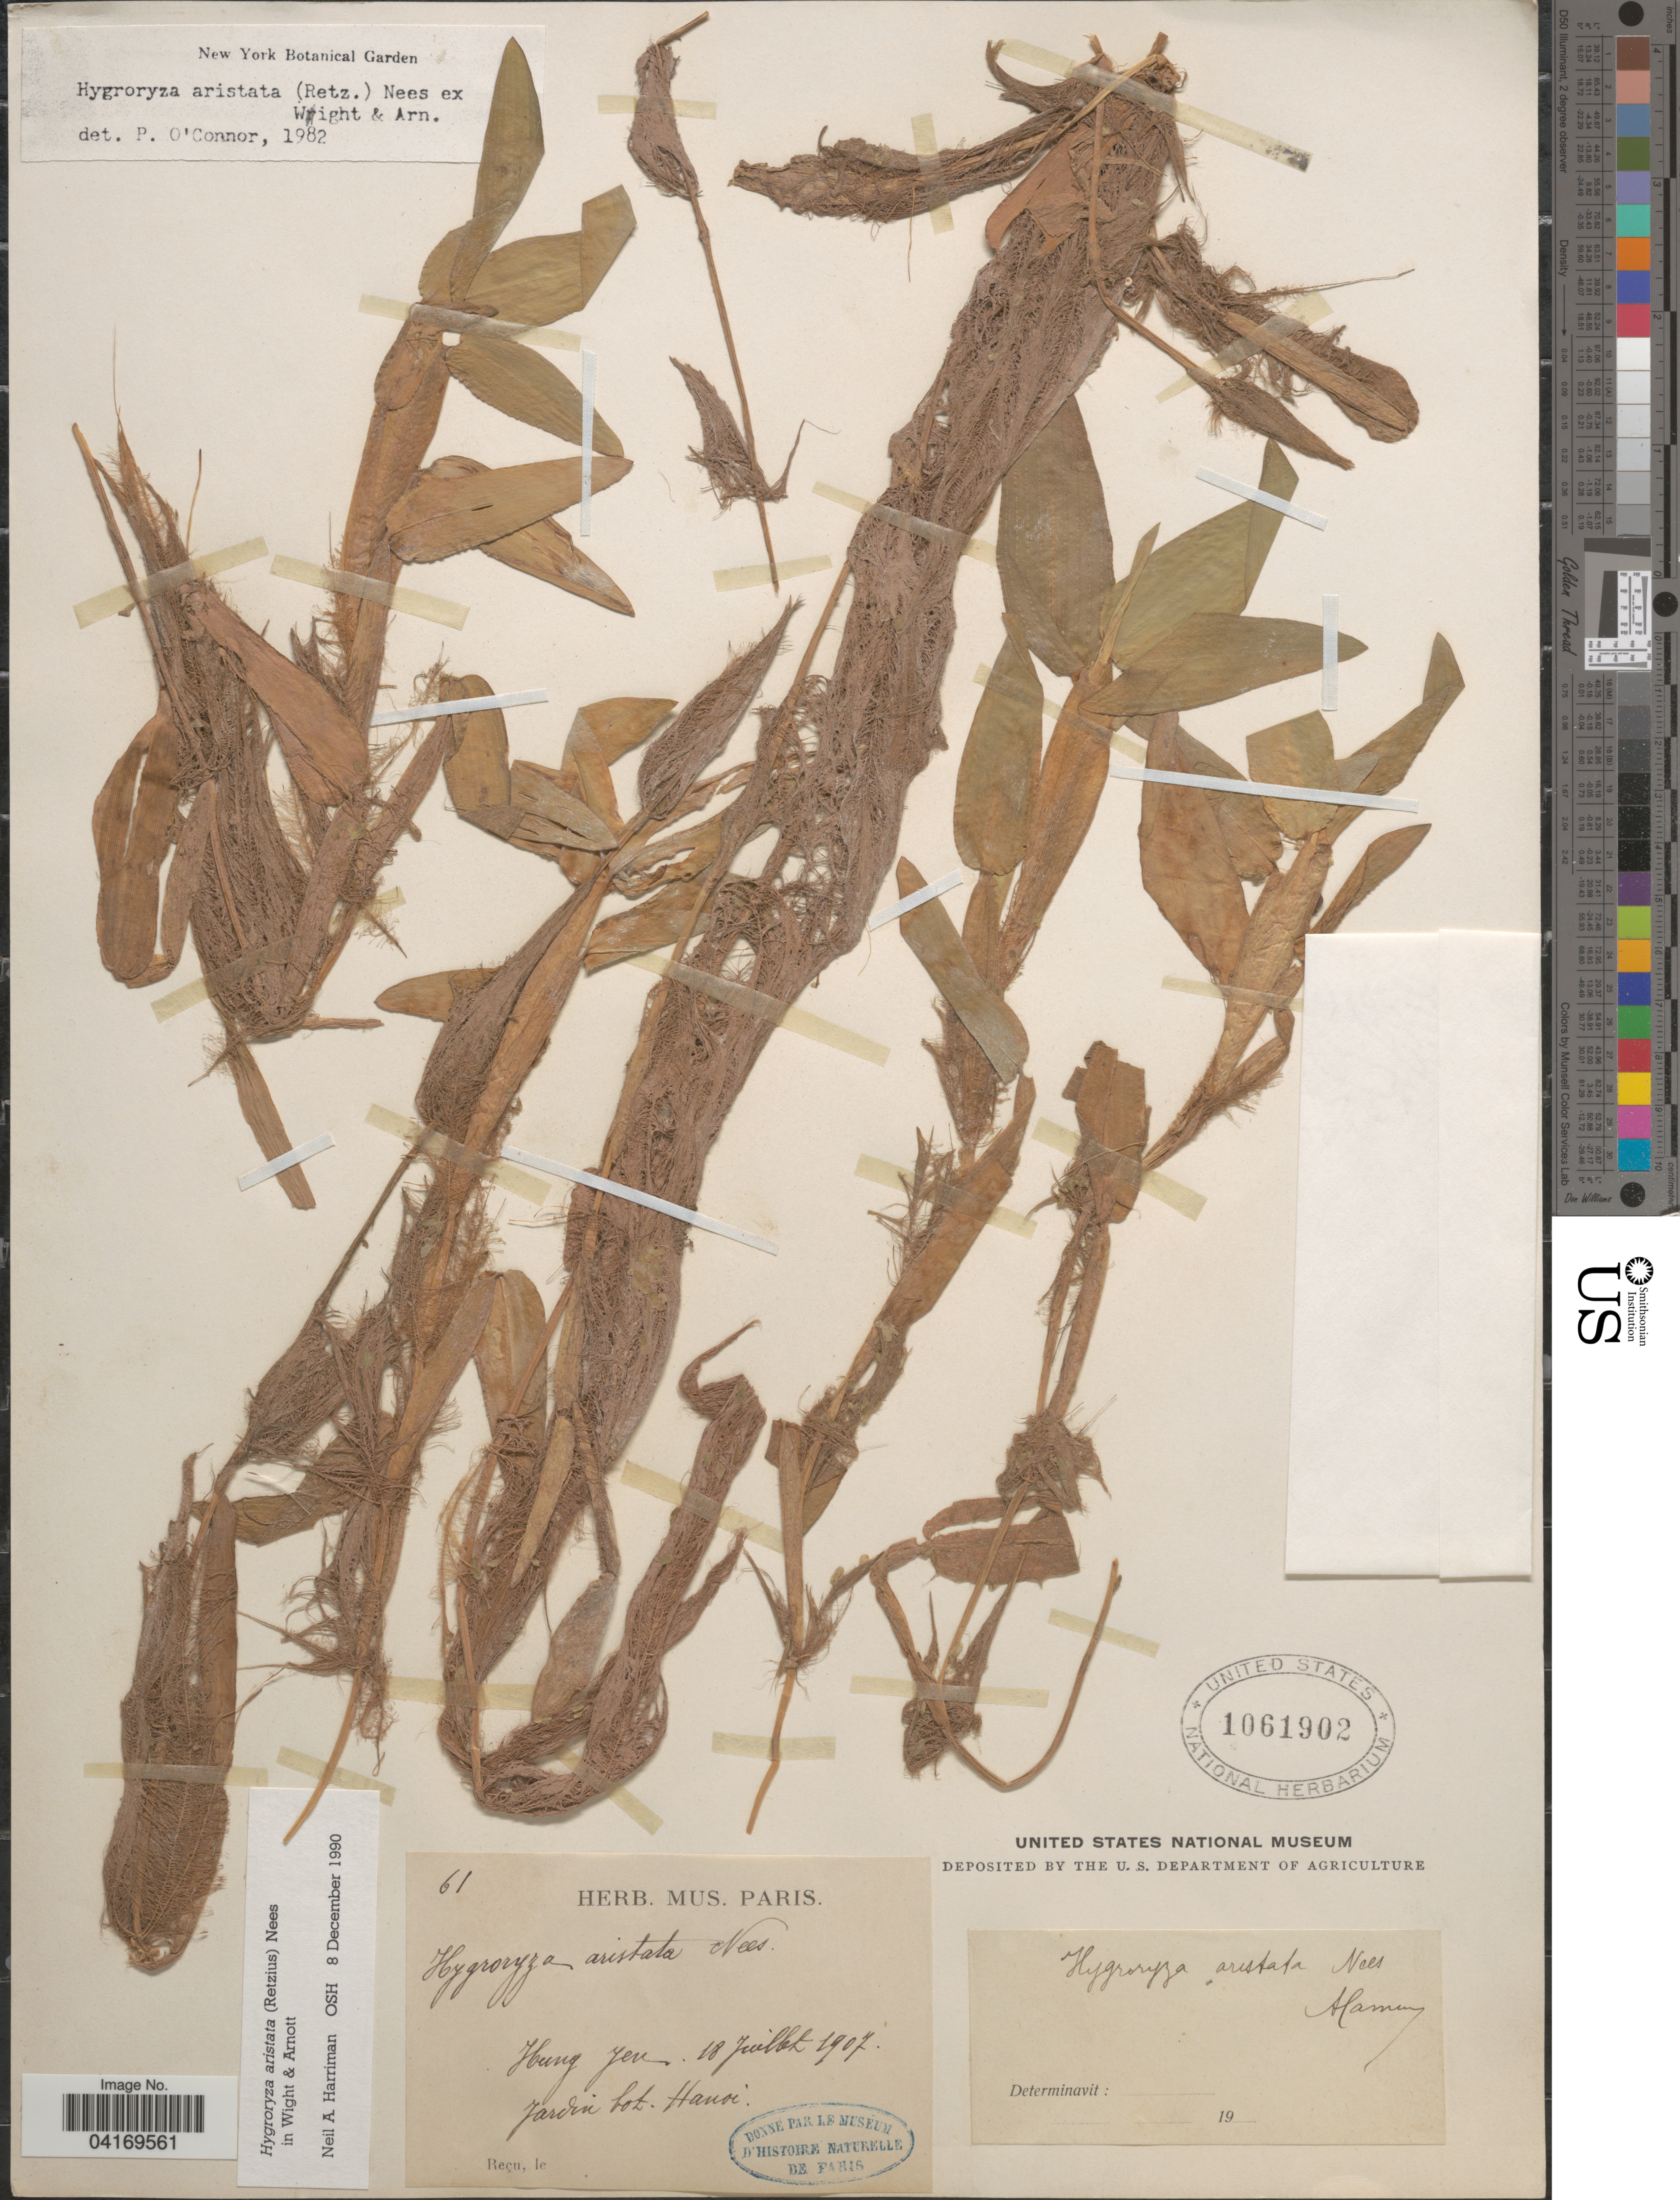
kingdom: Plantae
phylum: Tracheophyta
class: Liliopsida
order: Poales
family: Poaceae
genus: Hygroryza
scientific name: Hygroryza aristata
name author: (Retz.) Nees ex Wright & Arn.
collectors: ex herb. Mus. Paris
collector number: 61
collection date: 1907-07-18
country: Vietnam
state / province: Hung Yen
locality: Hung Yen. Jardin bot. Hanoi.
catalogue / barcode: US 1061902